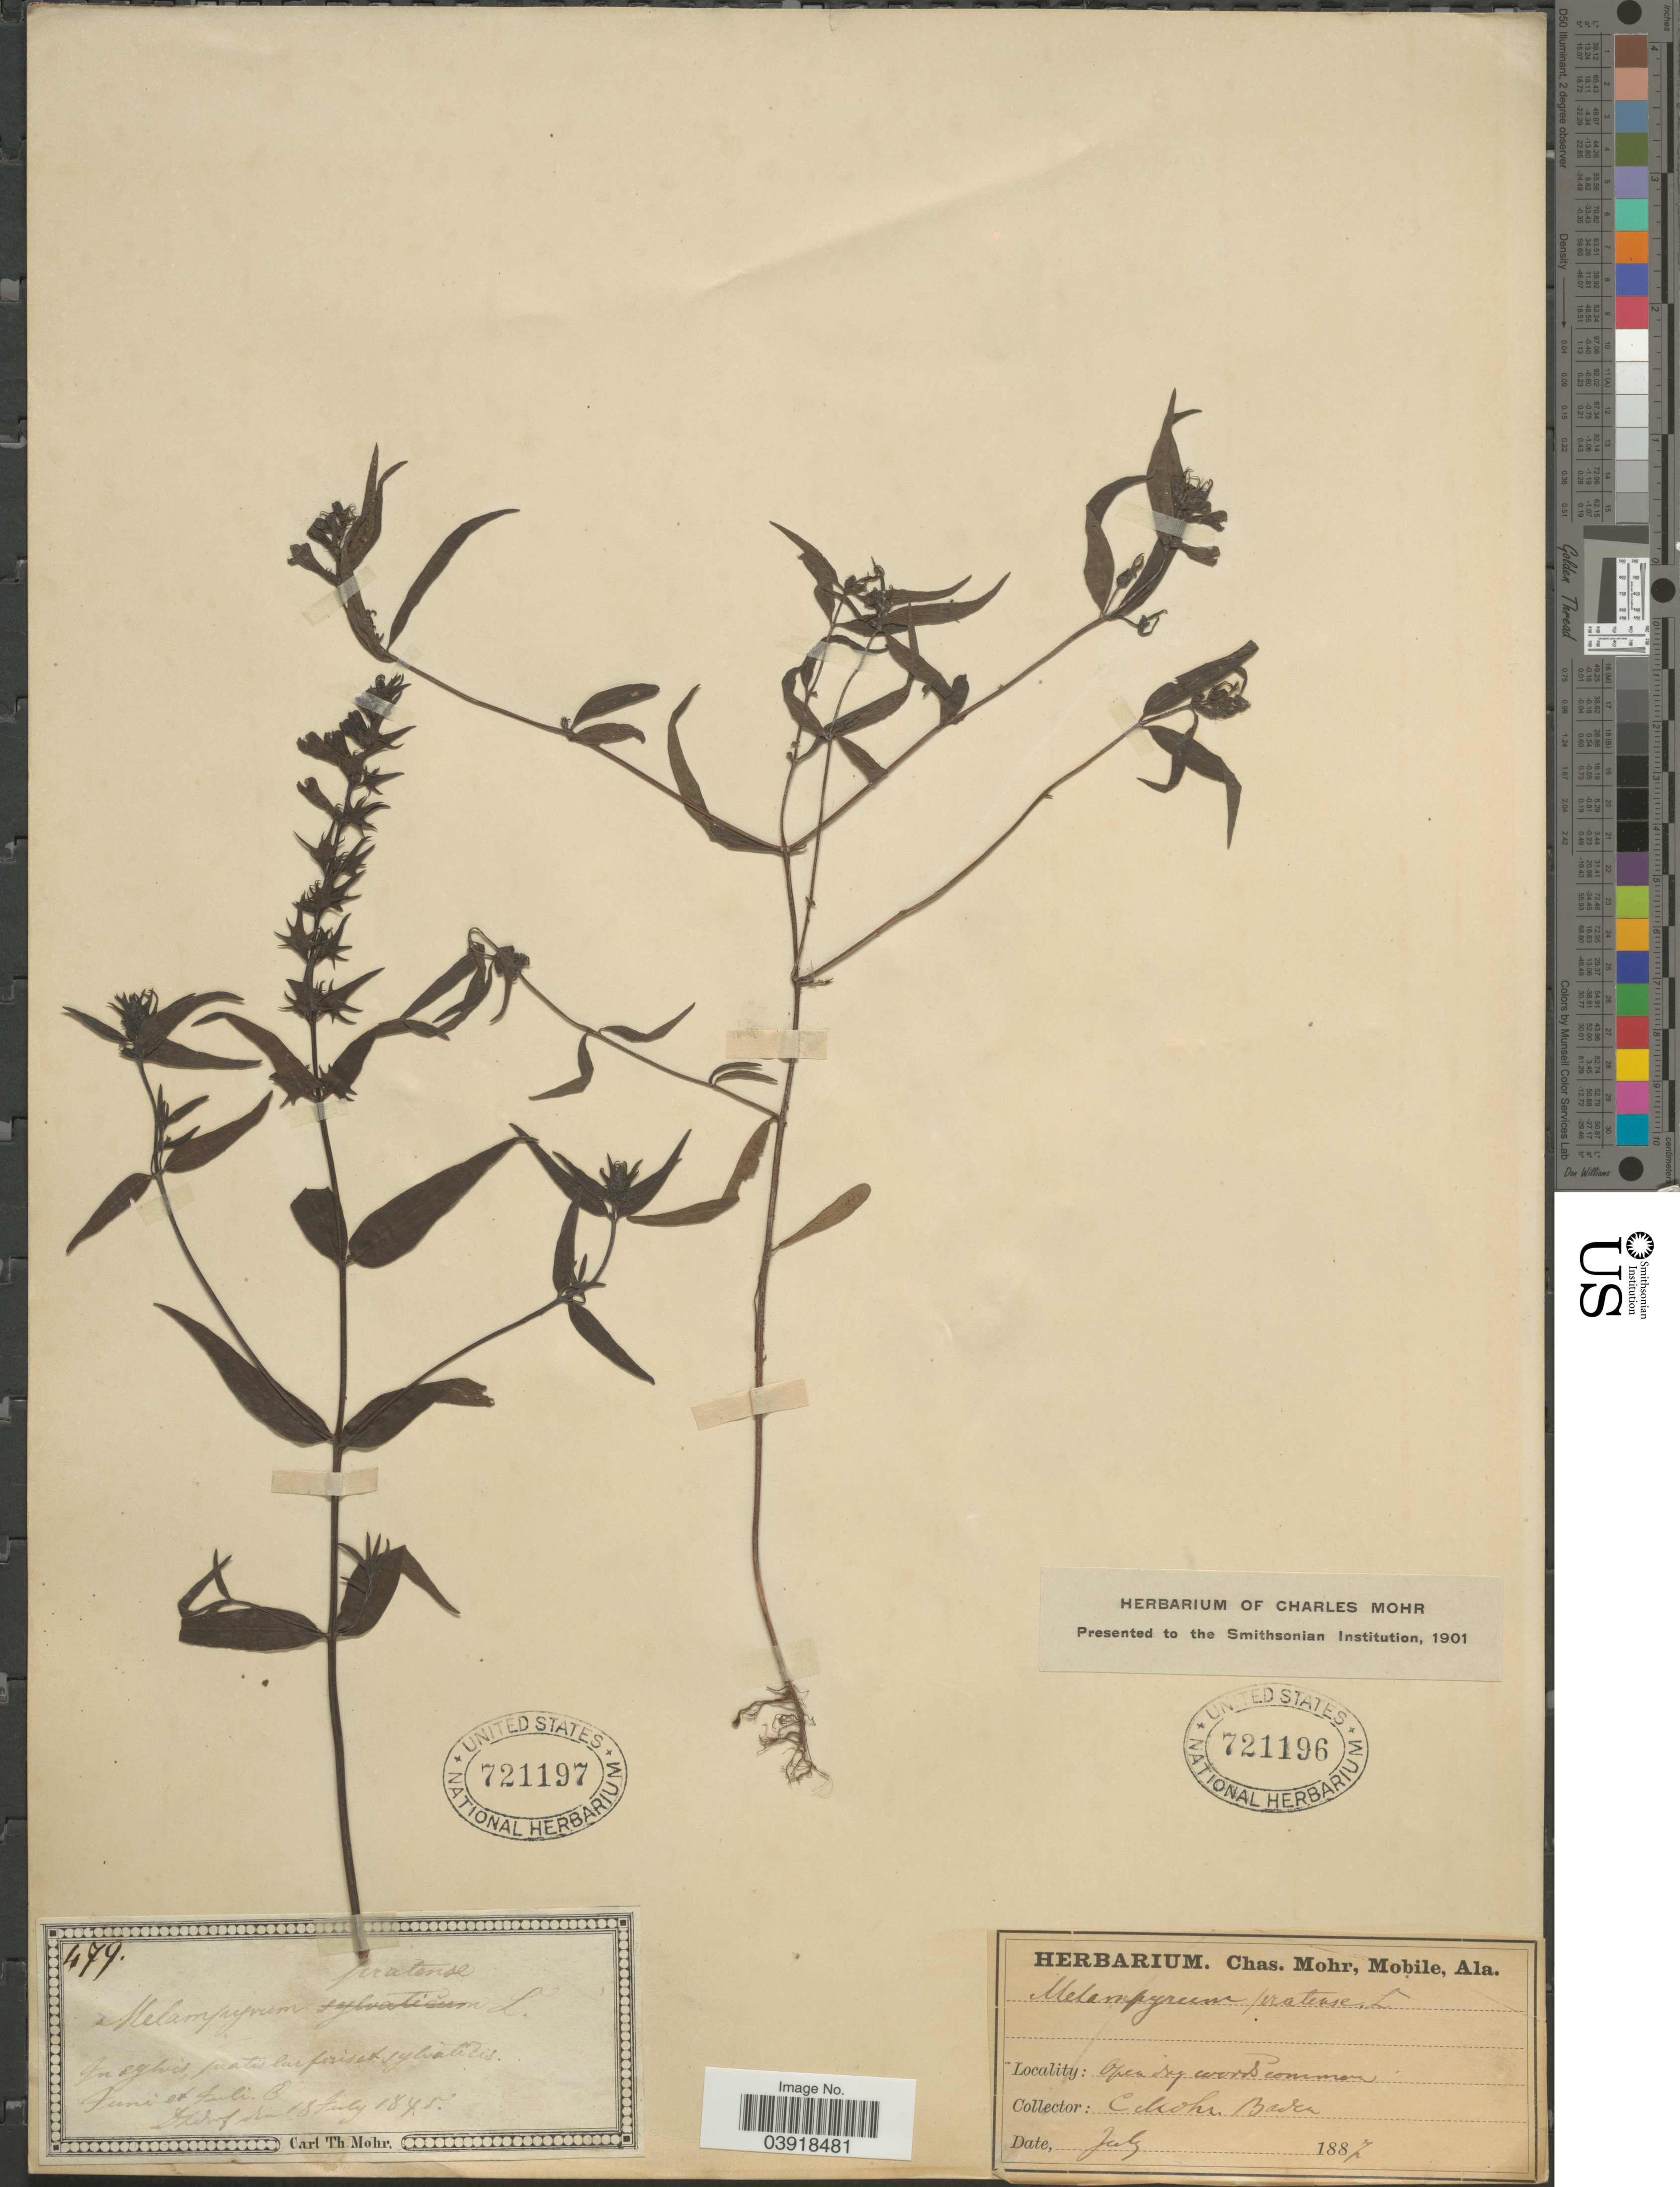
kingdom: Plantae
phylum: Tracheophyta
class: Magnoliopsida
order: Lamiales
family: Orobanchaceae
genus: Melampyrum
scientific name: Melampyrum pratense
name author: L.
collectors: C. T. Mohr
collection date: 1887-07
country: Germany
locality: Baden.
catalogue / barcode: US 721196-2